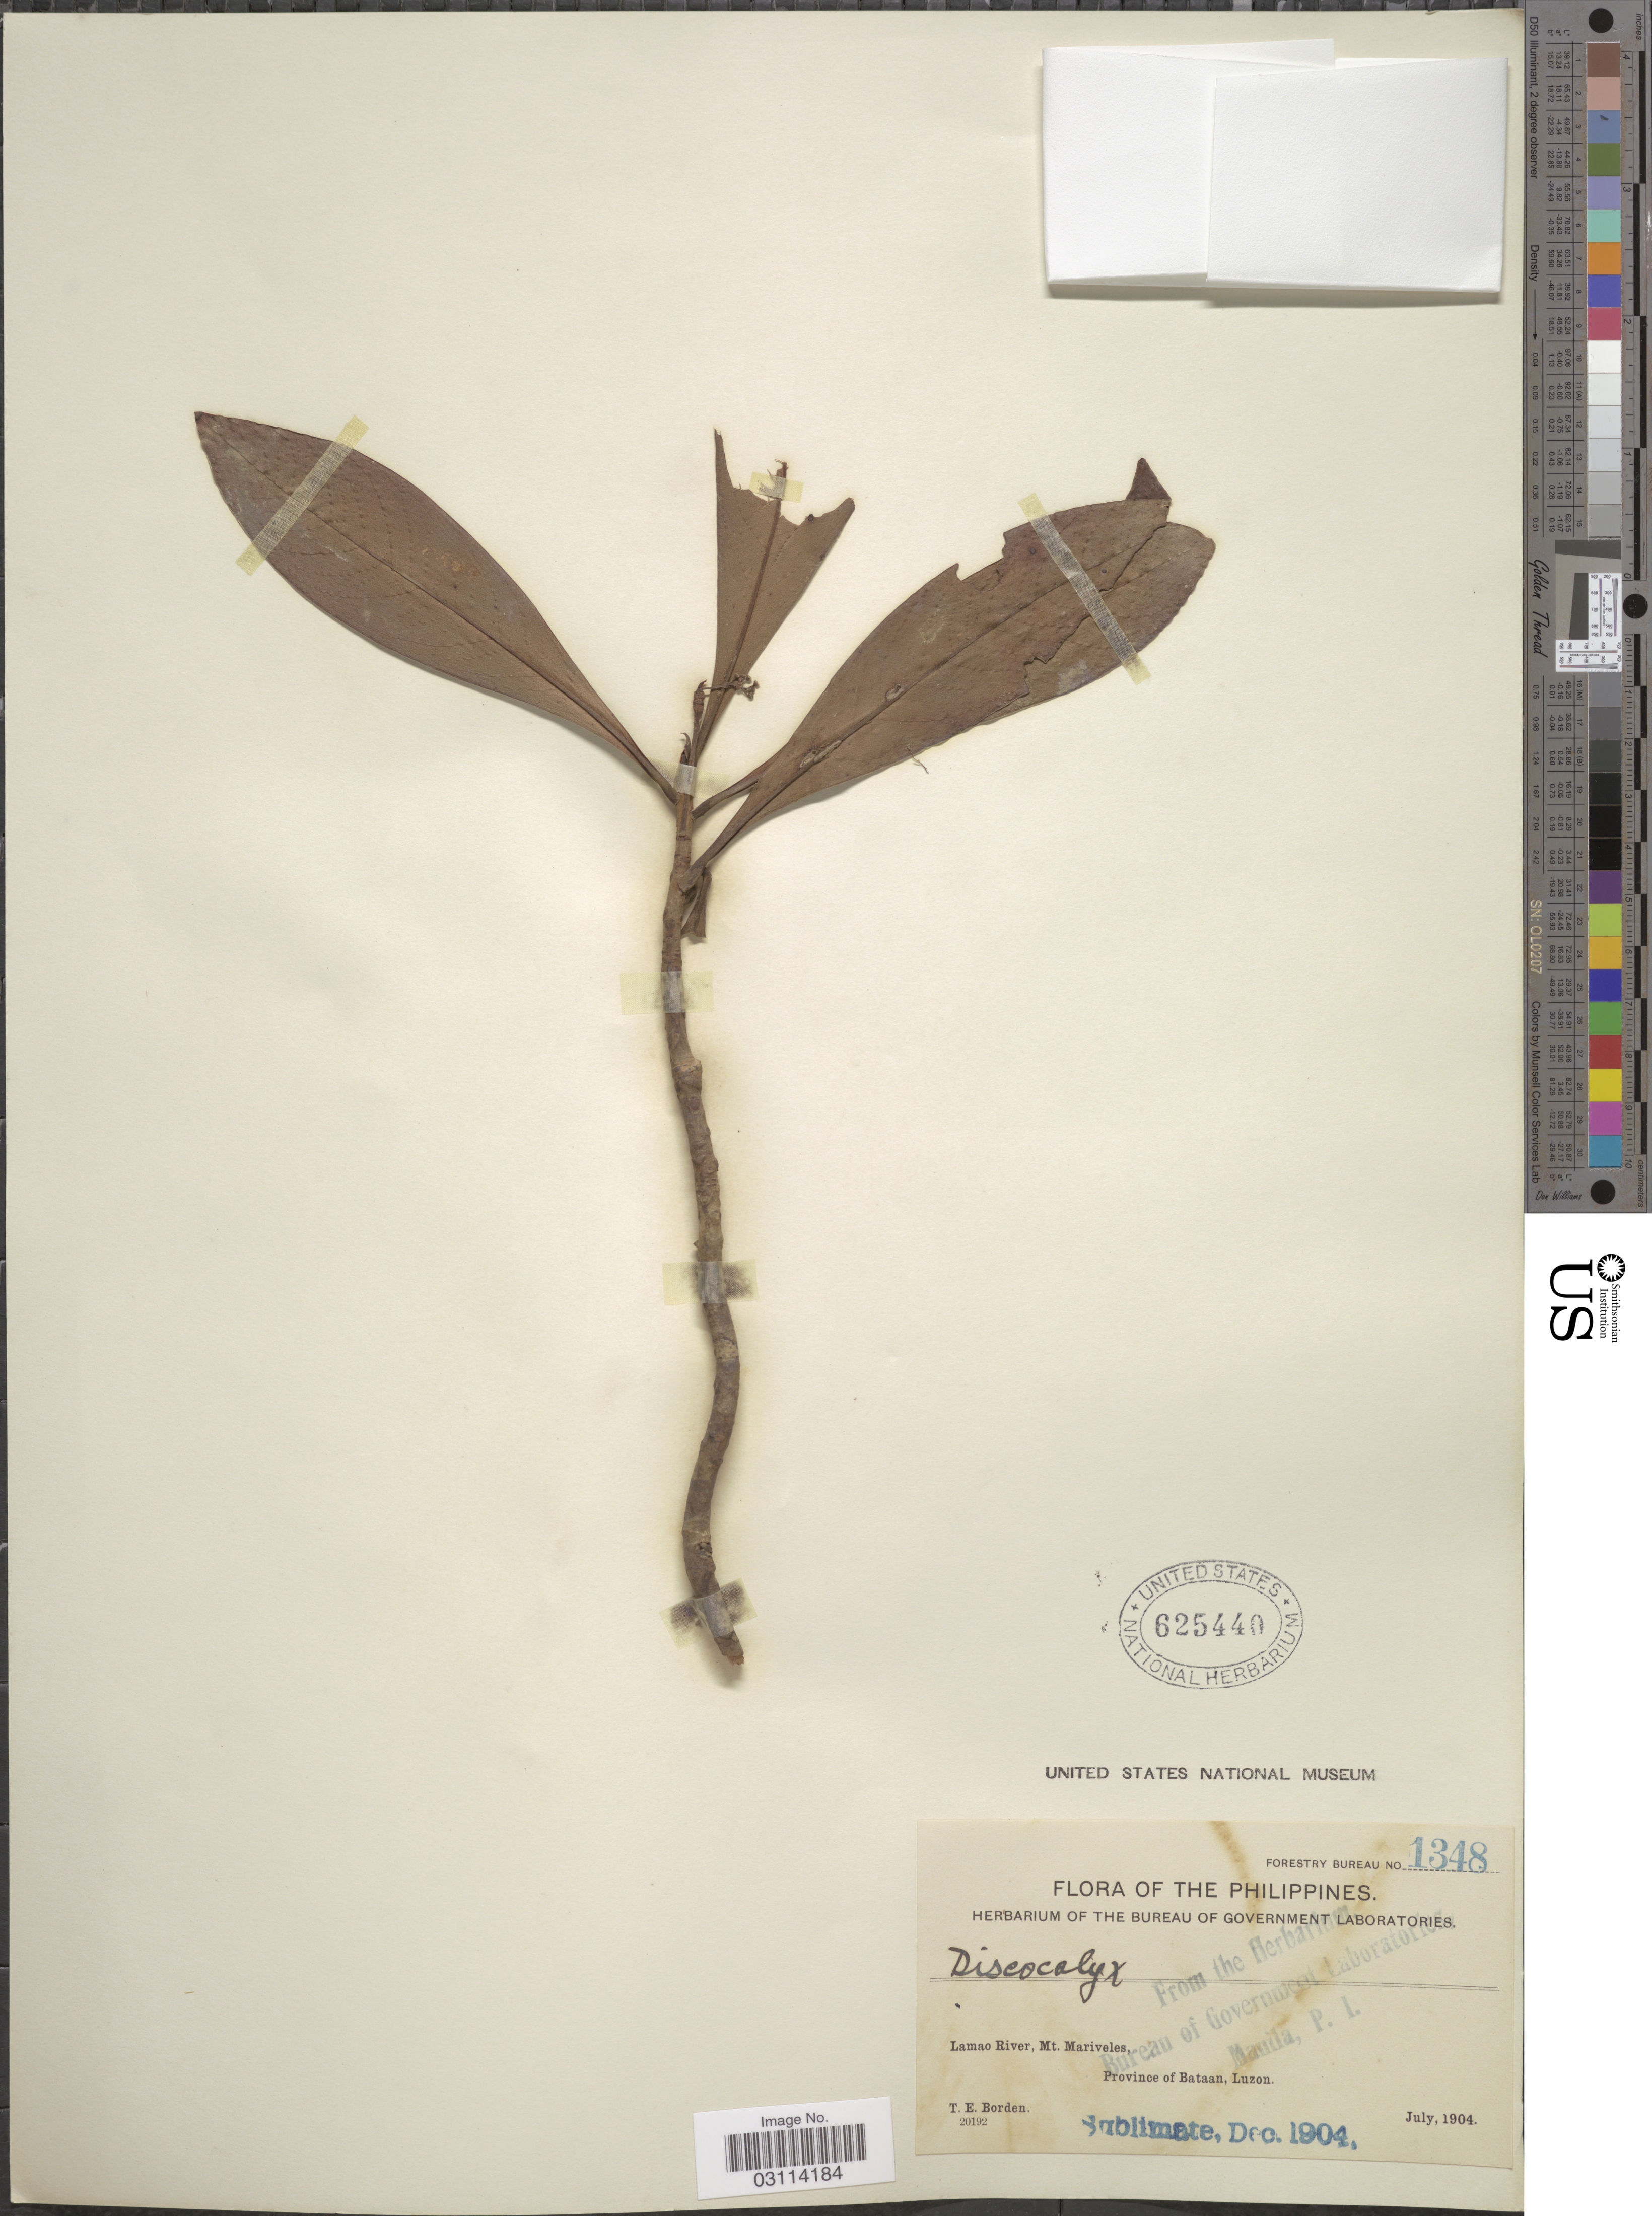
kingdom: Plantae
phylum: Tracheophyta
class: Magnoliopsida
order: Ericales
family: Primulaceae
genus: Discocalyx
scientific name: Discocalyx merrillii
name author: Mez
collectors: T. E. Borden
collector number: Forestry Bureau 1348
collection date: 1904-07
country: Philippines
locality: Lamao River, Mt. Mariveles, Province of Bataan, Luzon.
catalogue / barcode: US 625440